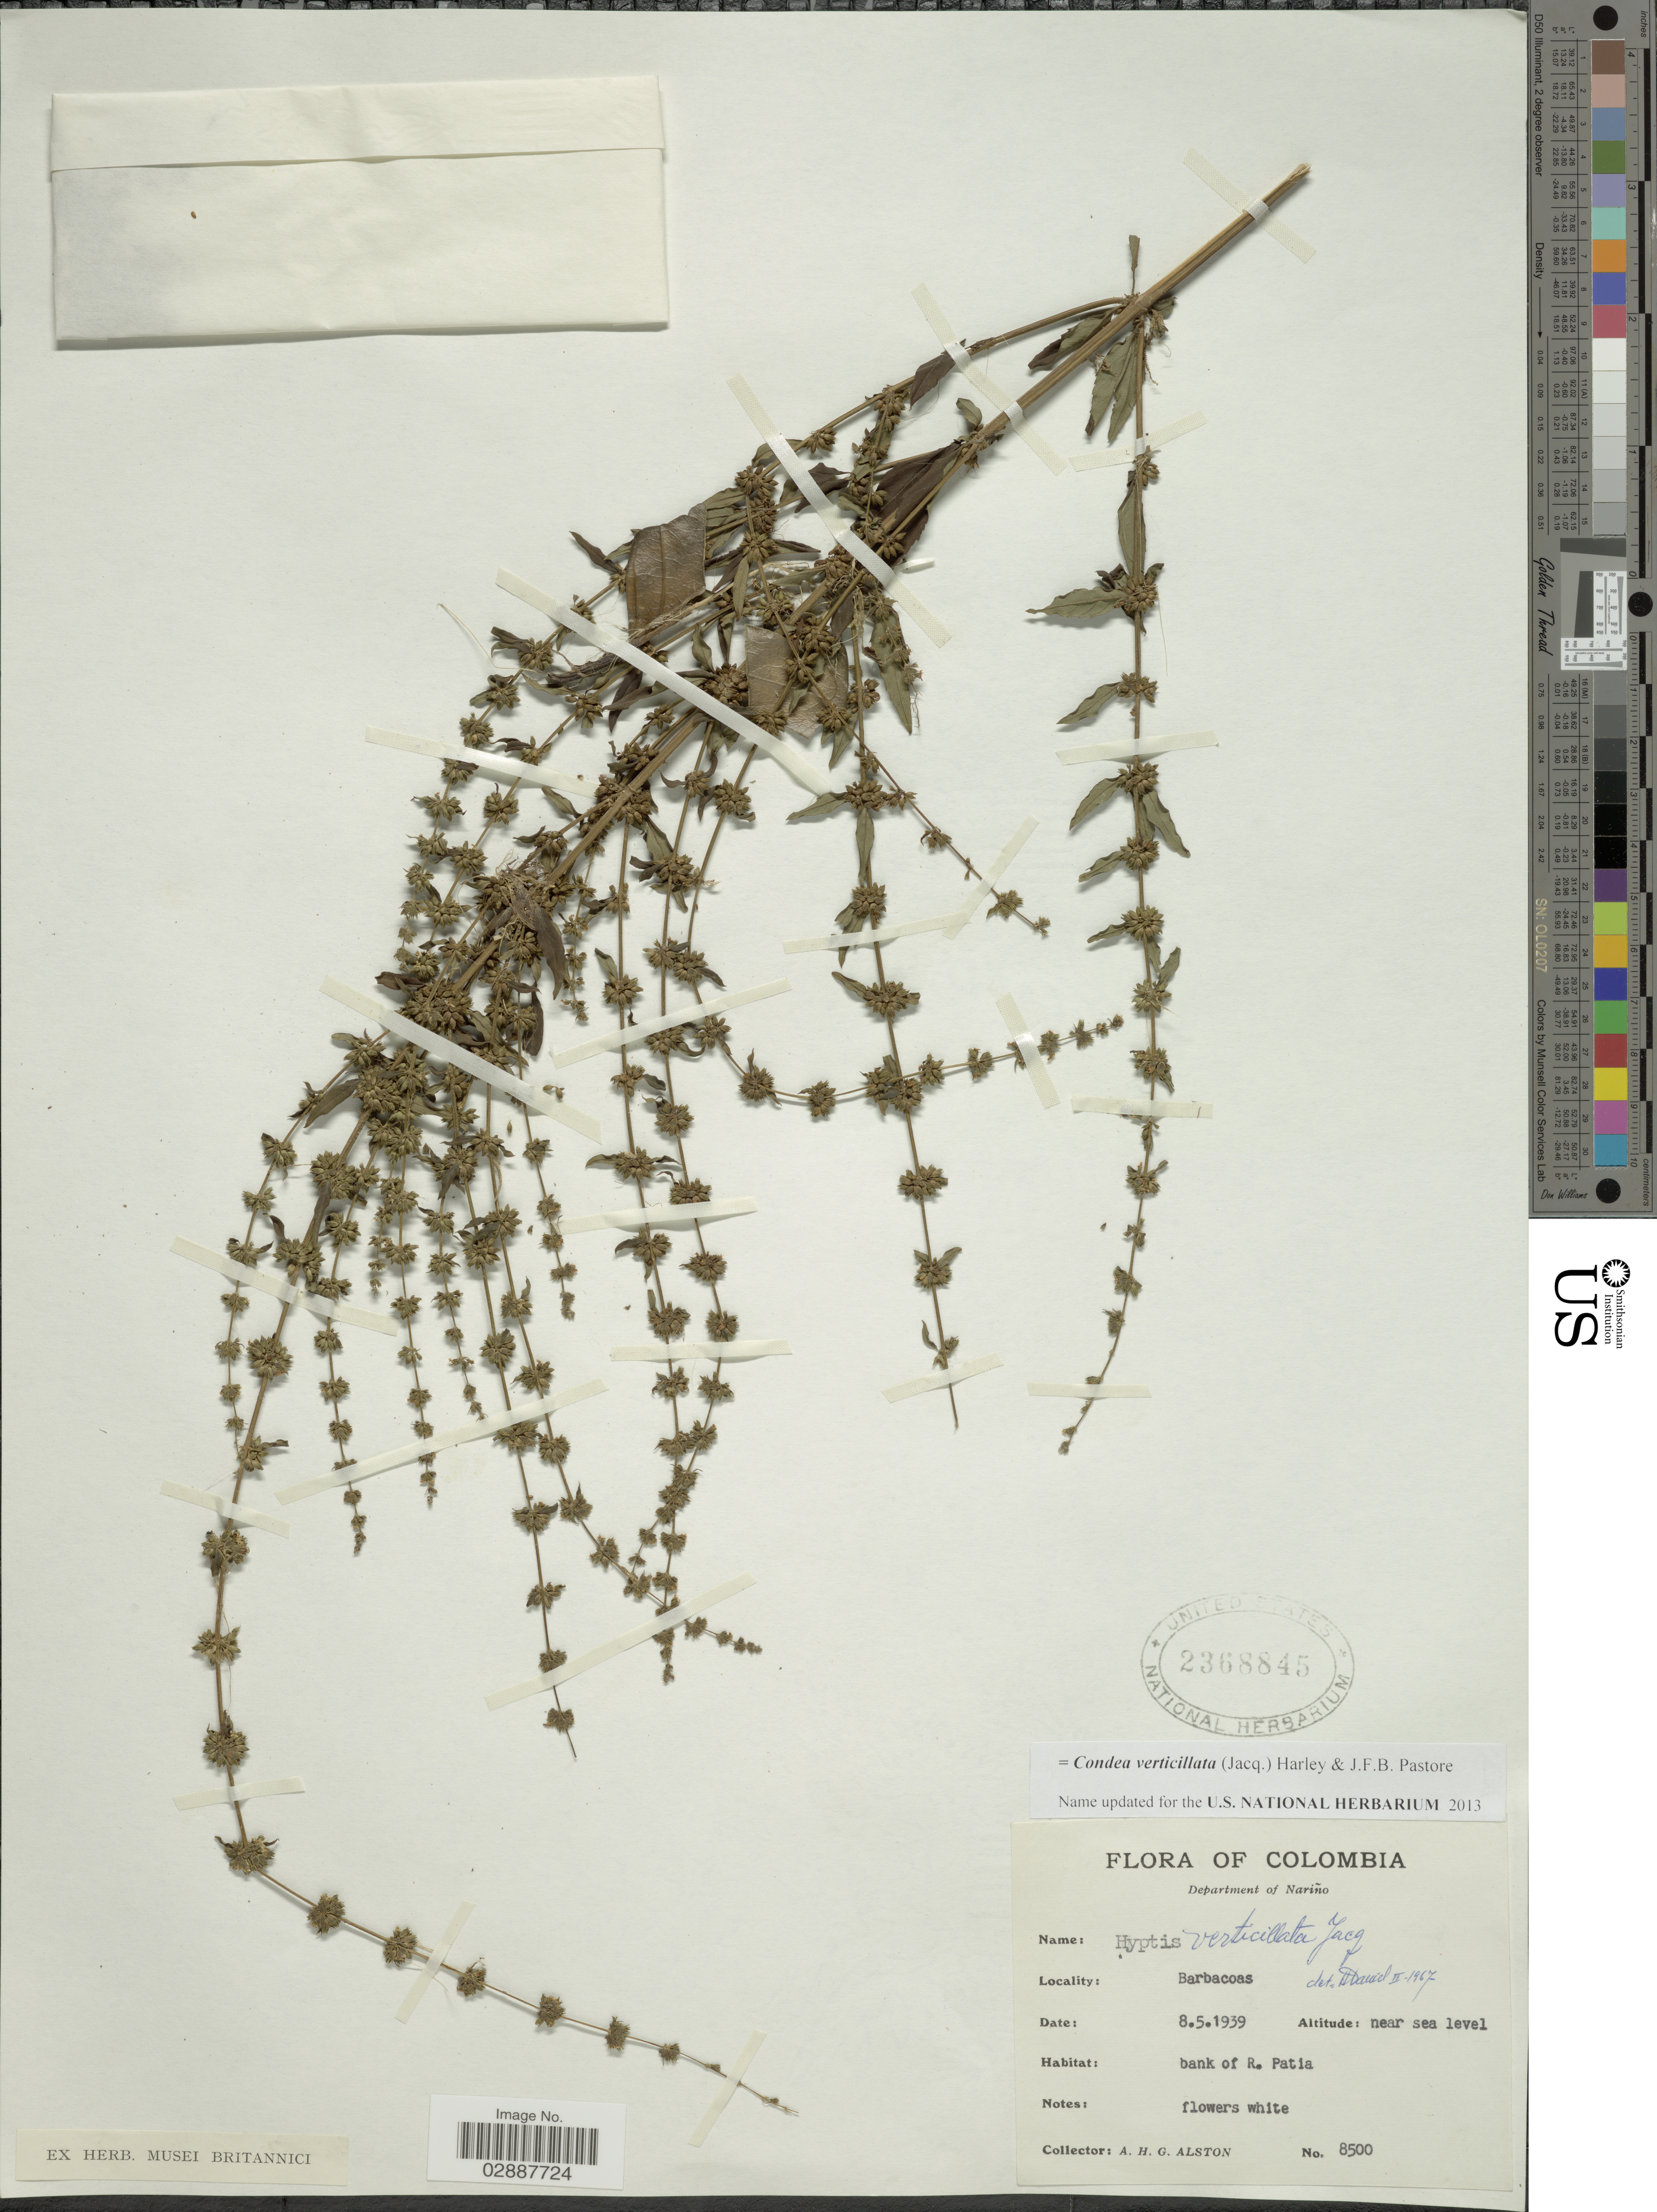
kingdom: Plantae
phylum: Tracheophyta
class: Magnoliopsida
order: Lamiales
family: Lamiaceae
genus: Condea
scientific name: Condea verticillata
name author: (Jacq.) Harley & J.F.B. Pastore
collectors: A. H. Alston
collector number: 8500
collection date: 1939-05-08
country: Colombia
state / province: Nariño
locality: Department of Nariño. Barbacoas, bank of R. Patia.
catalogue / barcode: US 236845